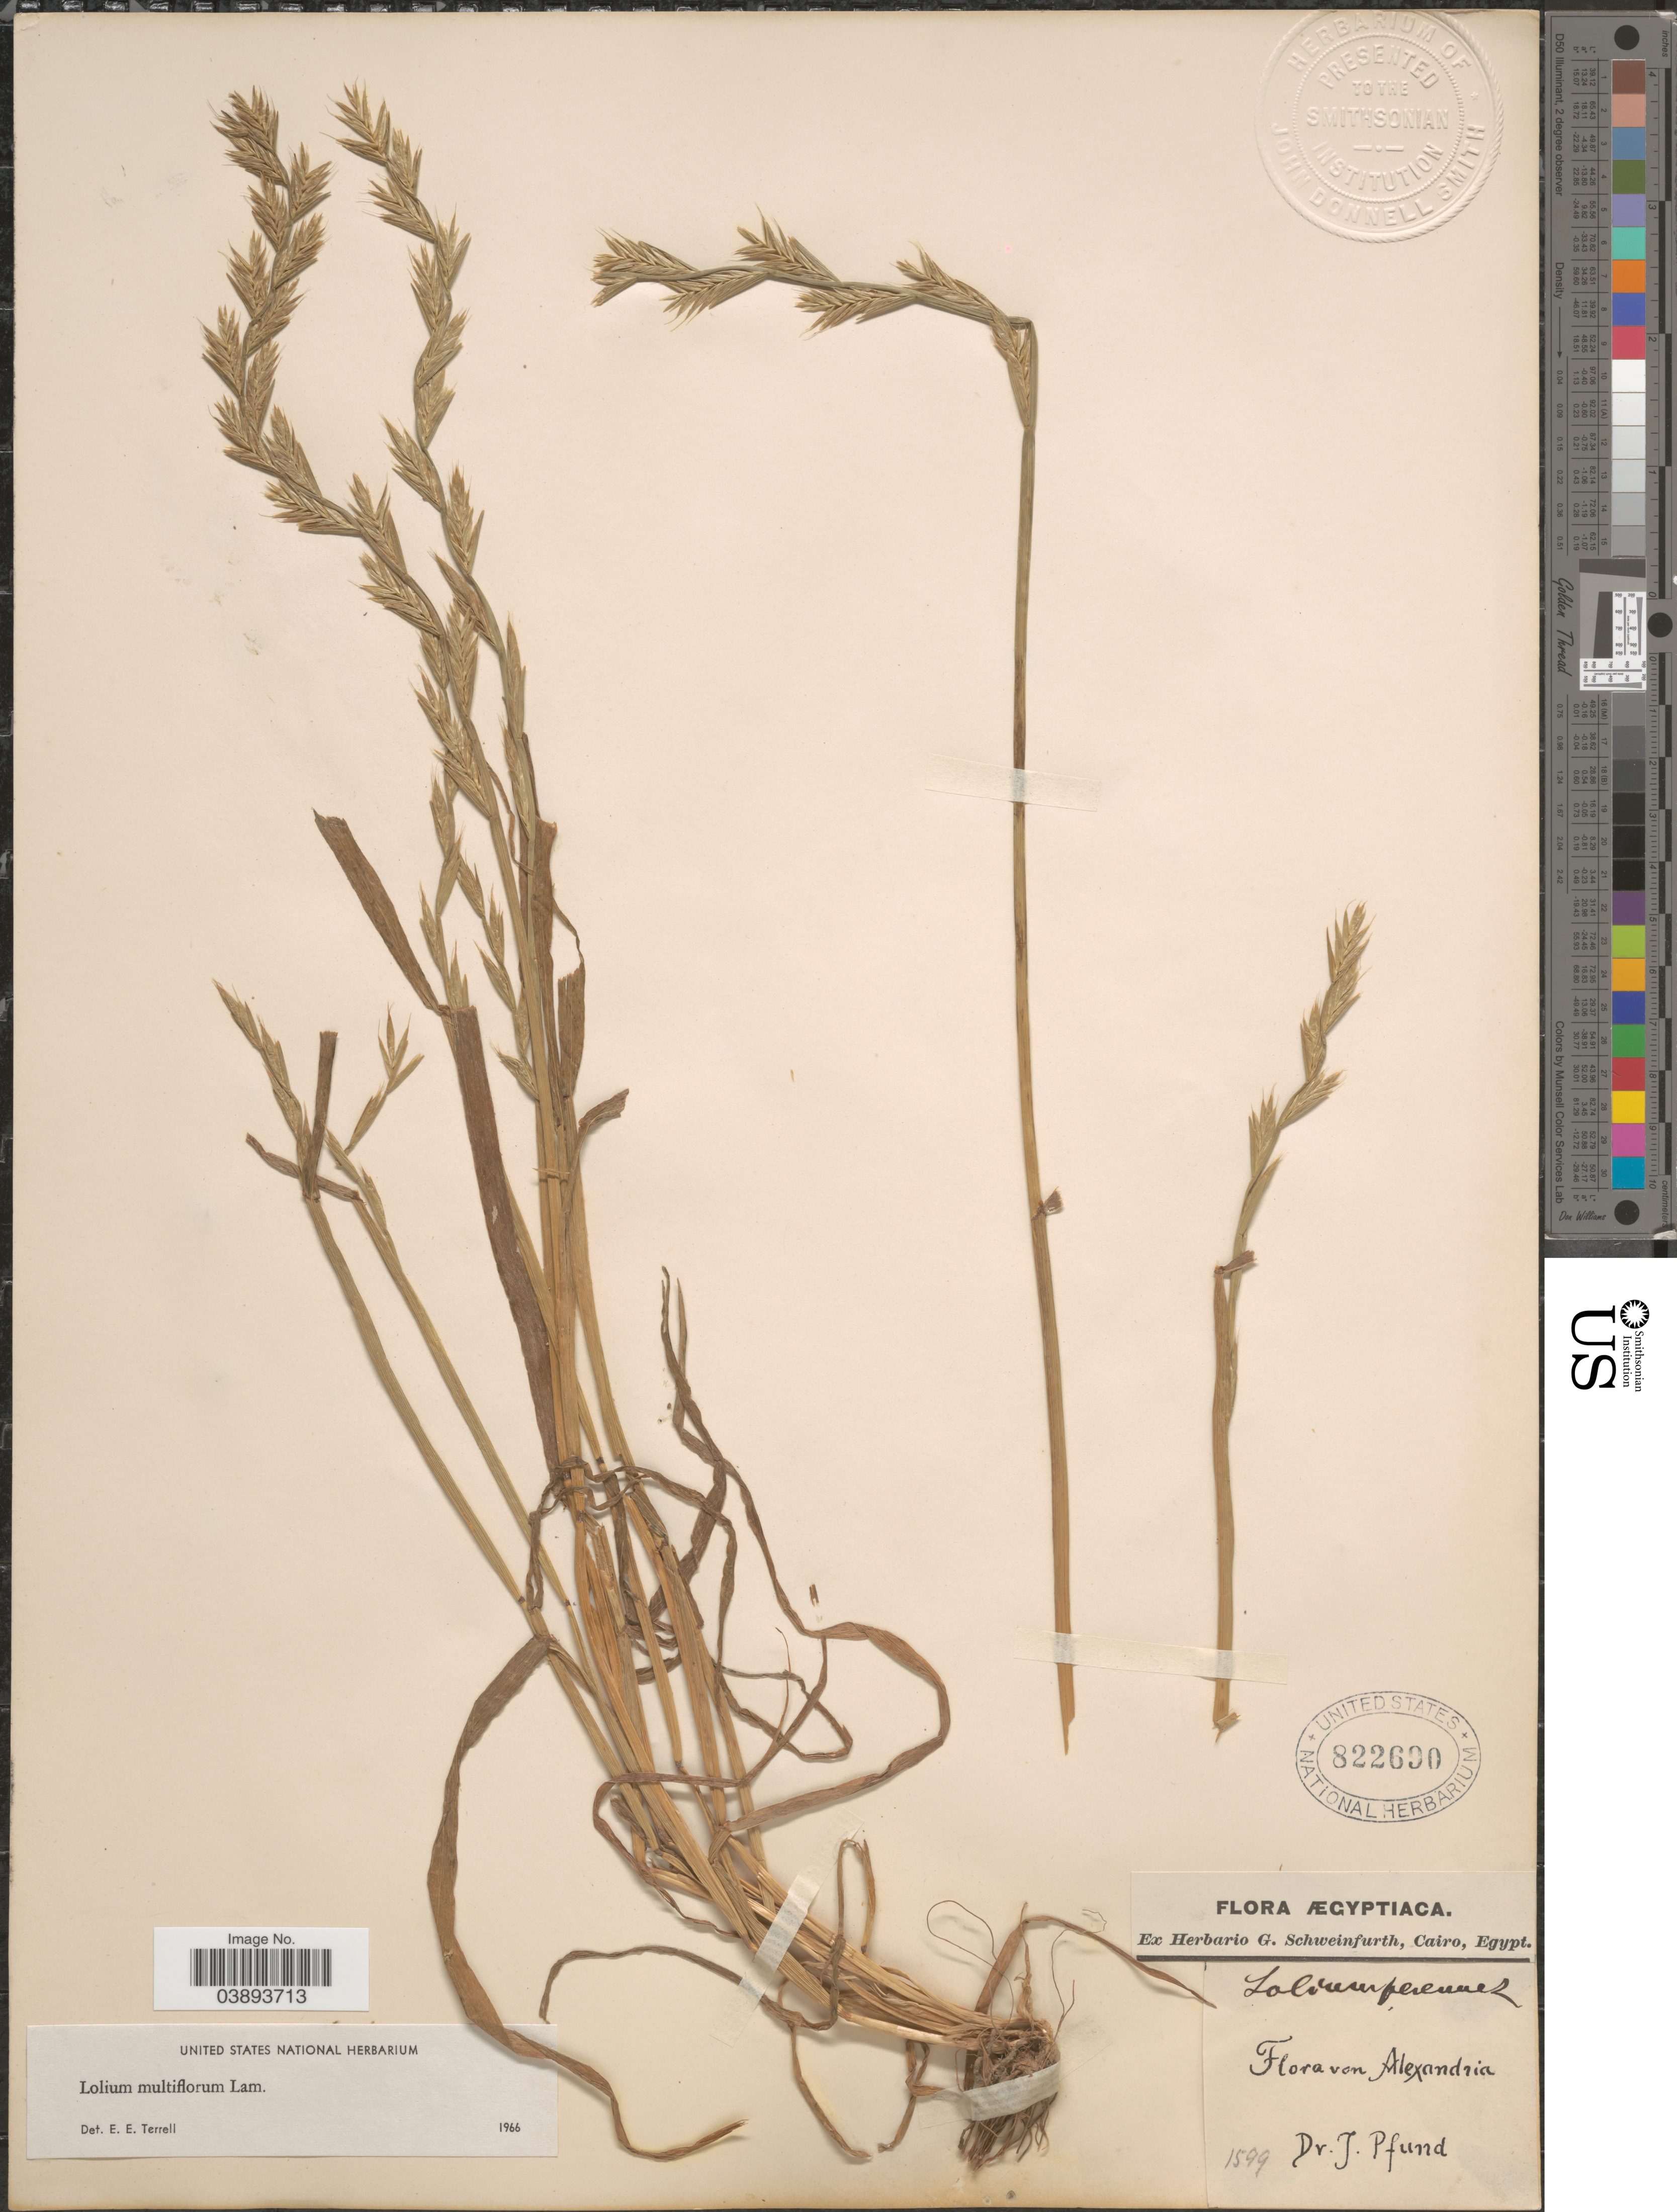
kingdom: Plantae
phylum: Tracheophyta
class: Liliopsida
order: Poales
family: Poaceae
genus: Lolium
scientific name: Lolium multiflorum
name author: Lam.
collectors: J. Pfund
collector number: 1599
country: Egypt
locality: Ægyptiaca. Alexandria.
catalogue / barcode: US 822690